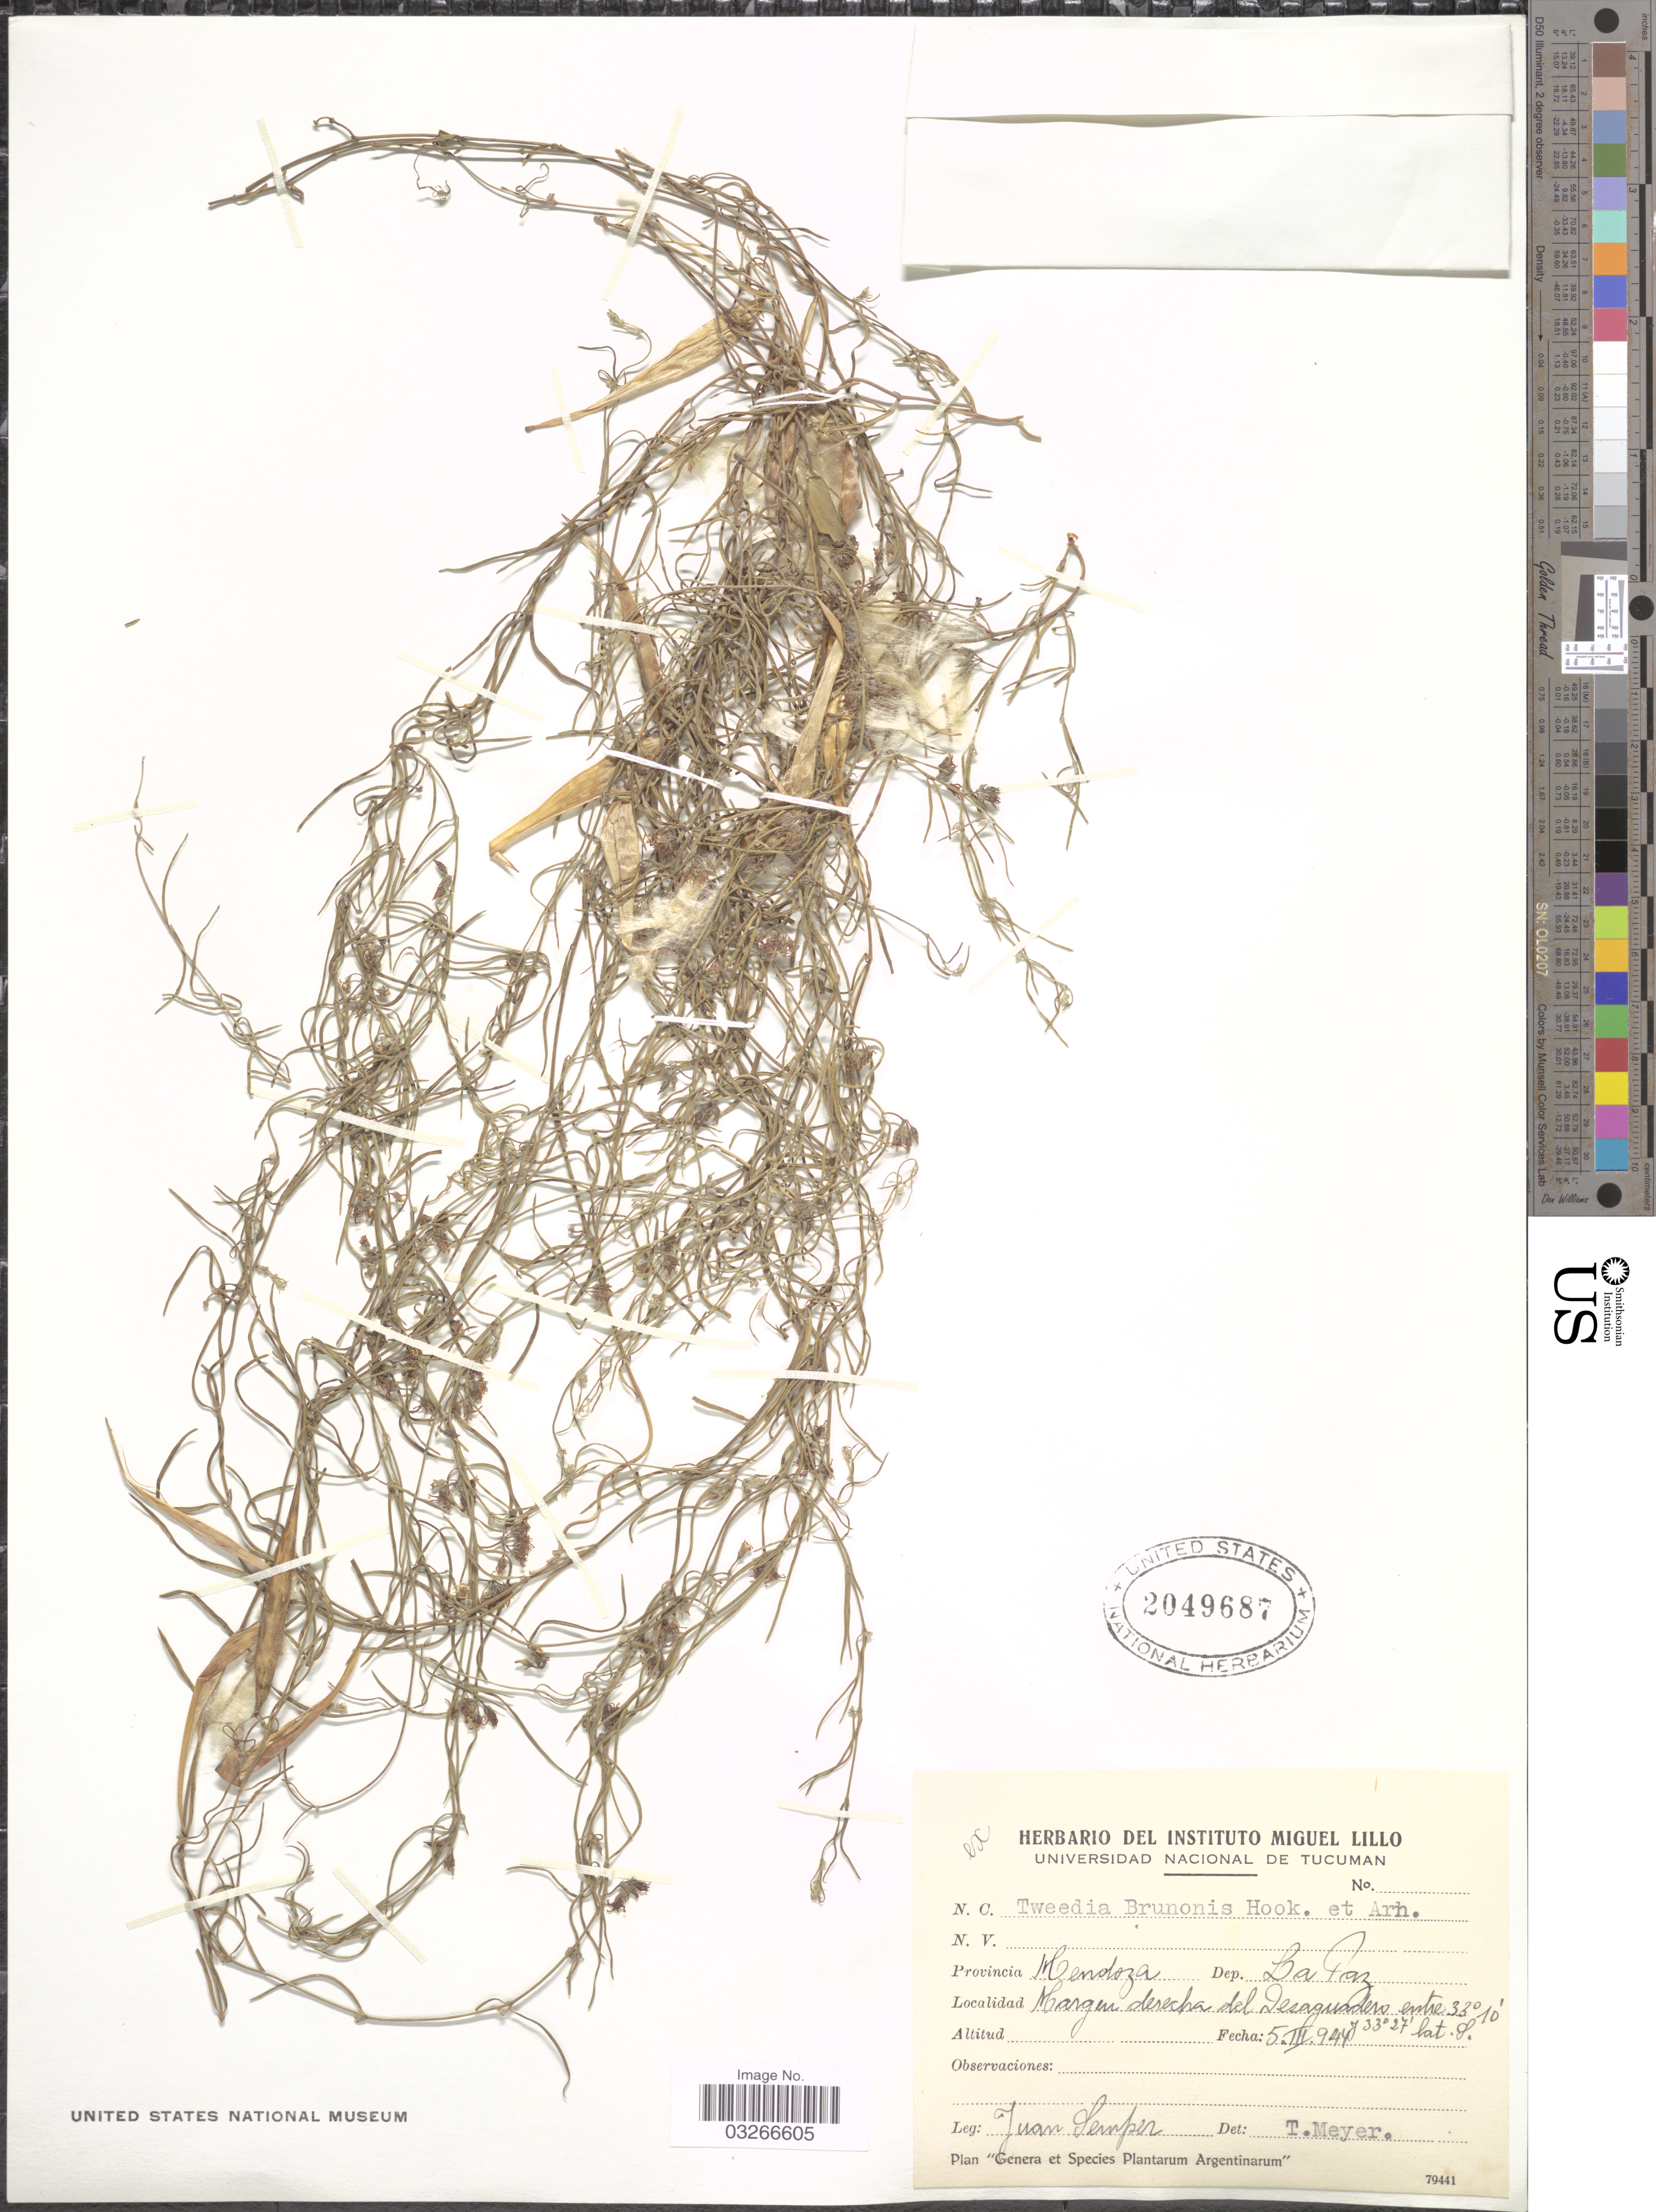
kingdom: Plantae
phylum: Tracheophyta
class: Magnoliopsida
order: Gentianales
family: Apocynaceae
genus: Tweedia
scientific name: Tweedia brunonis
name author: Hook. & Arn.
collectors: J. Semper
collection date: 1941-03-05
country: Argentina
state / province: Mendoza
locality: Dep. La Paz. Margen derecha del Desaguadero.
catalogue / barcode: US 2049687